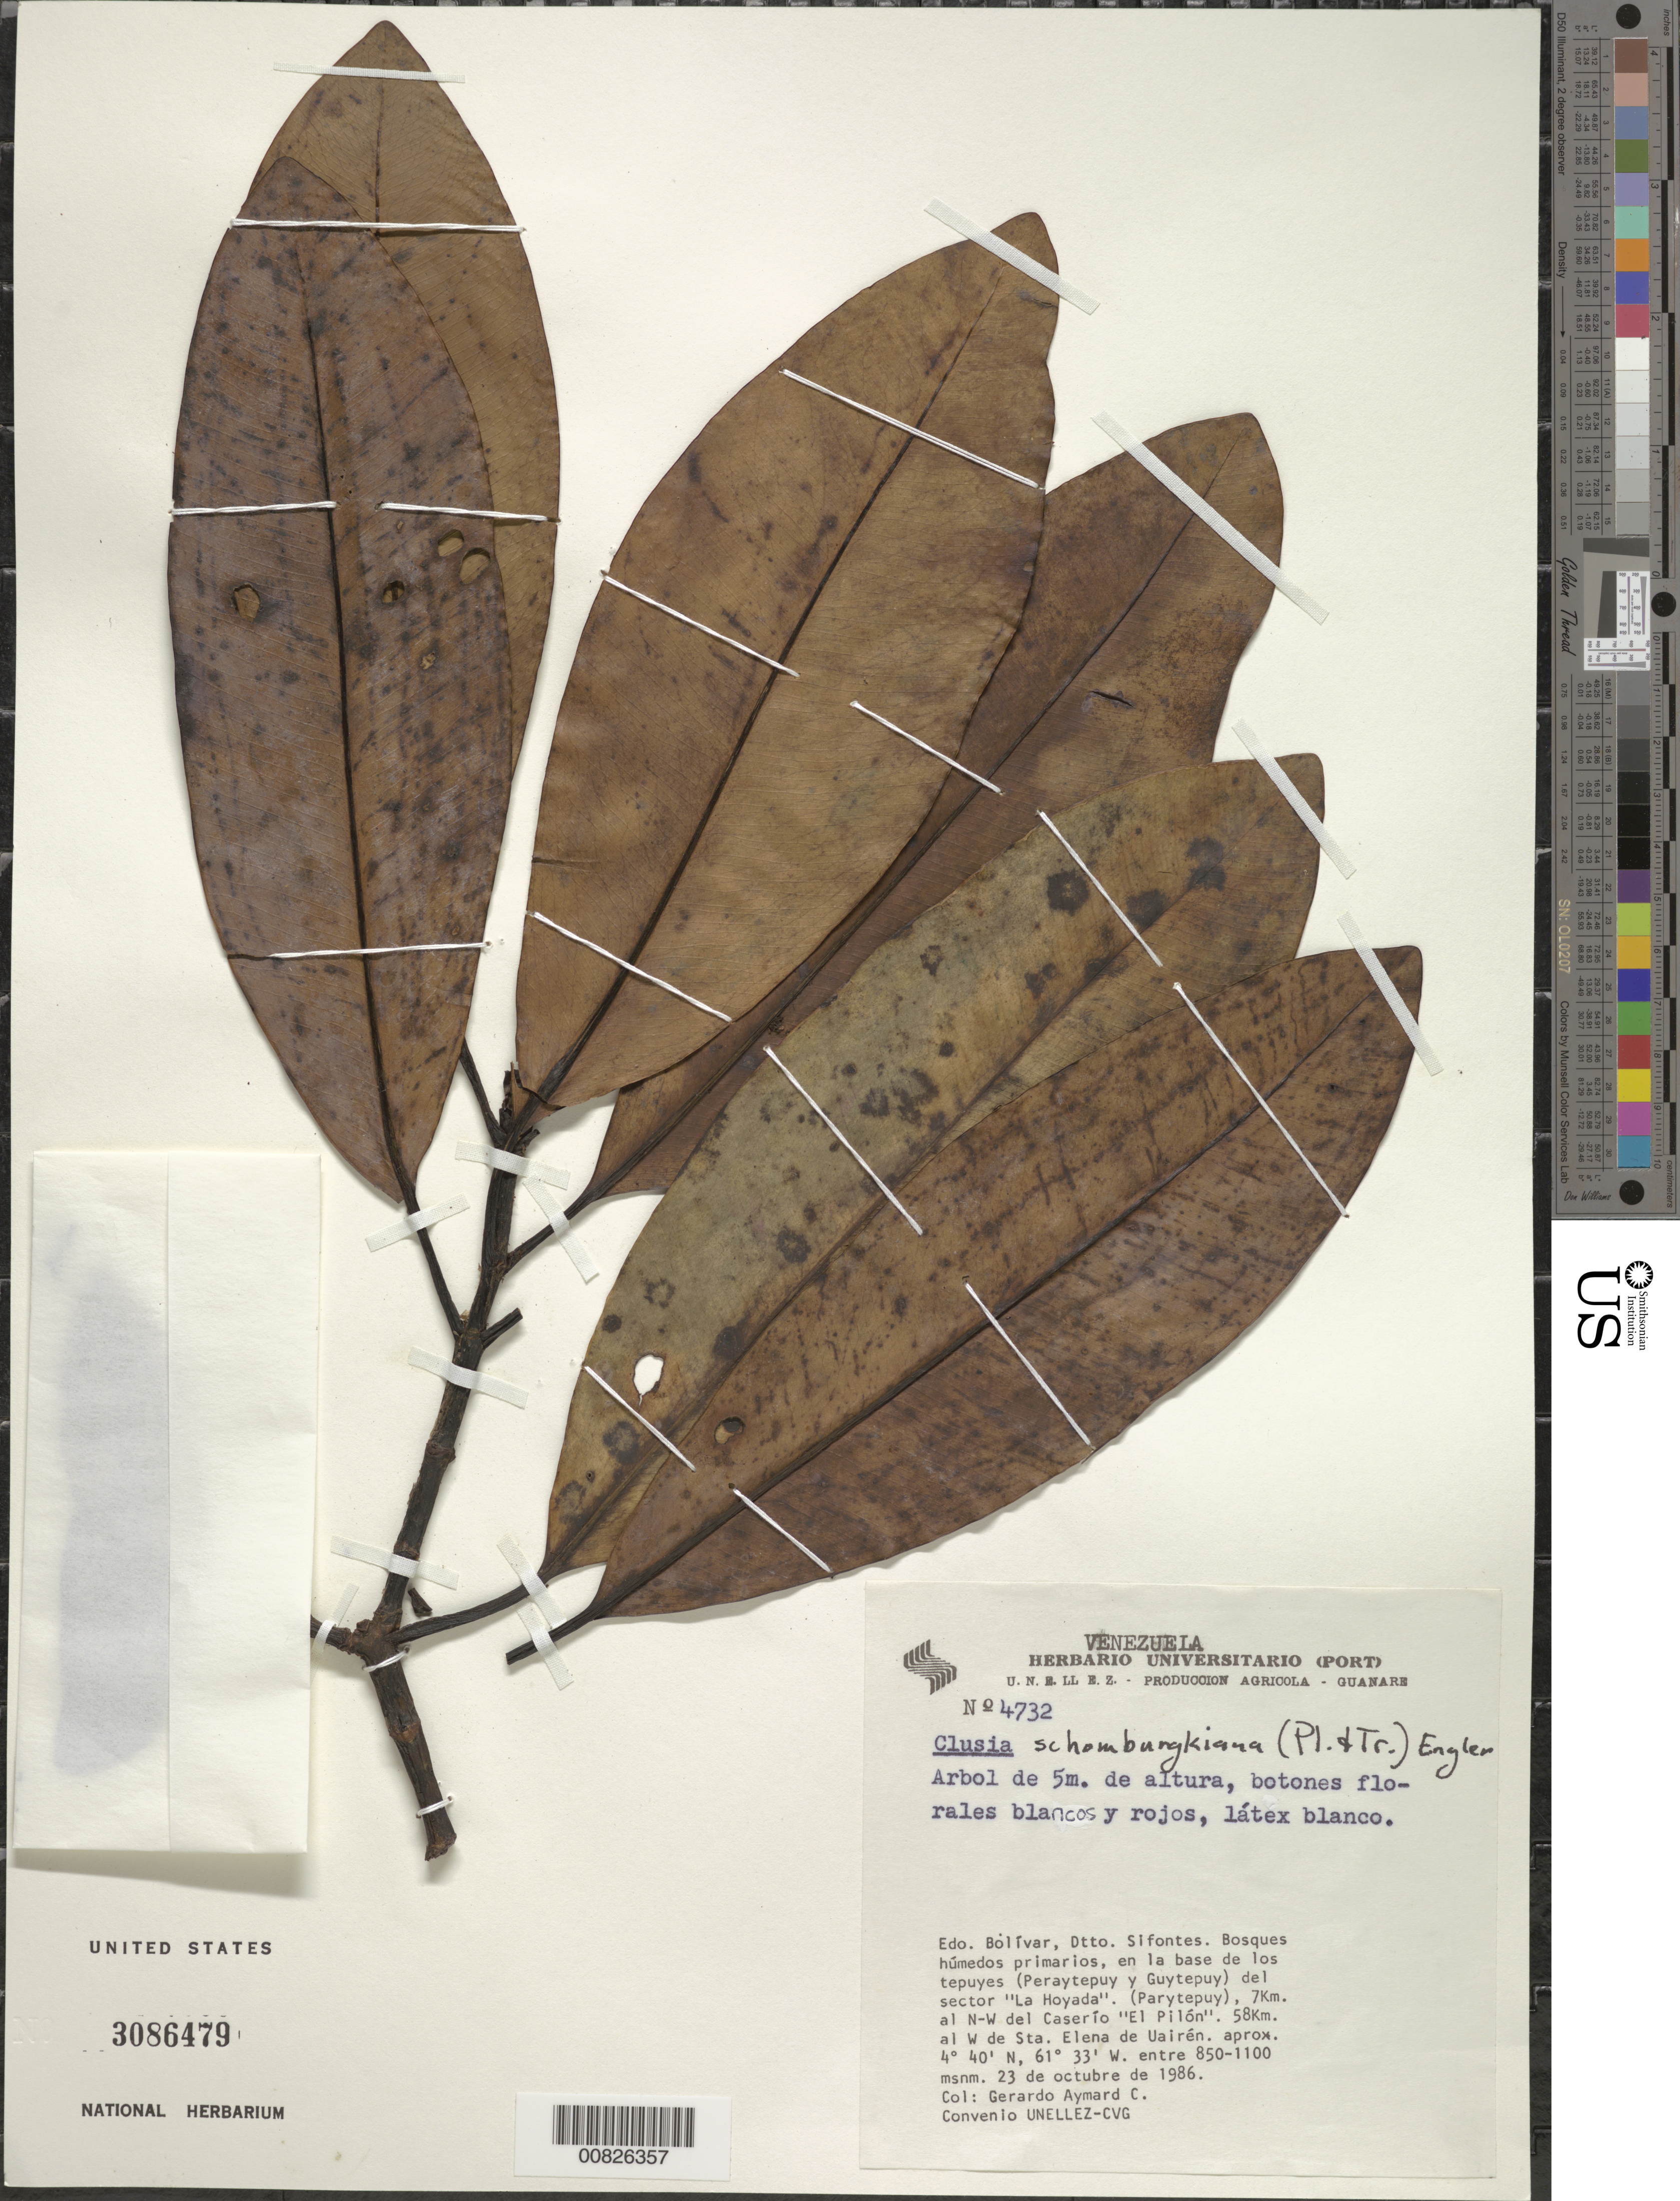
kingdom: Plantae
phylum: Tracheophyta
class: Magnoliopsida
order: Malpighiales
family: Clusiaceae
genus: Clusia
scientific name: Clusia schomburgkiana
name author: (Planch. & Triana) Benth. ex Engl.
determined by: Pipoly, J. J., III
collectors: G. A. Aymard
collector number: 4732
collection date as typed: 23-Oct-86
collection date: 1986-10-23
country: Venezuela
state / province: Bolívar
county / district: Sifontes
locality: Caserío "El Piló", 7 km NW of, 58 km W of Sta. Elena de Uairén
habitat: Wet primary forest at base of tepui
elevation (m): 850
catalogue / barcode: US 3086479